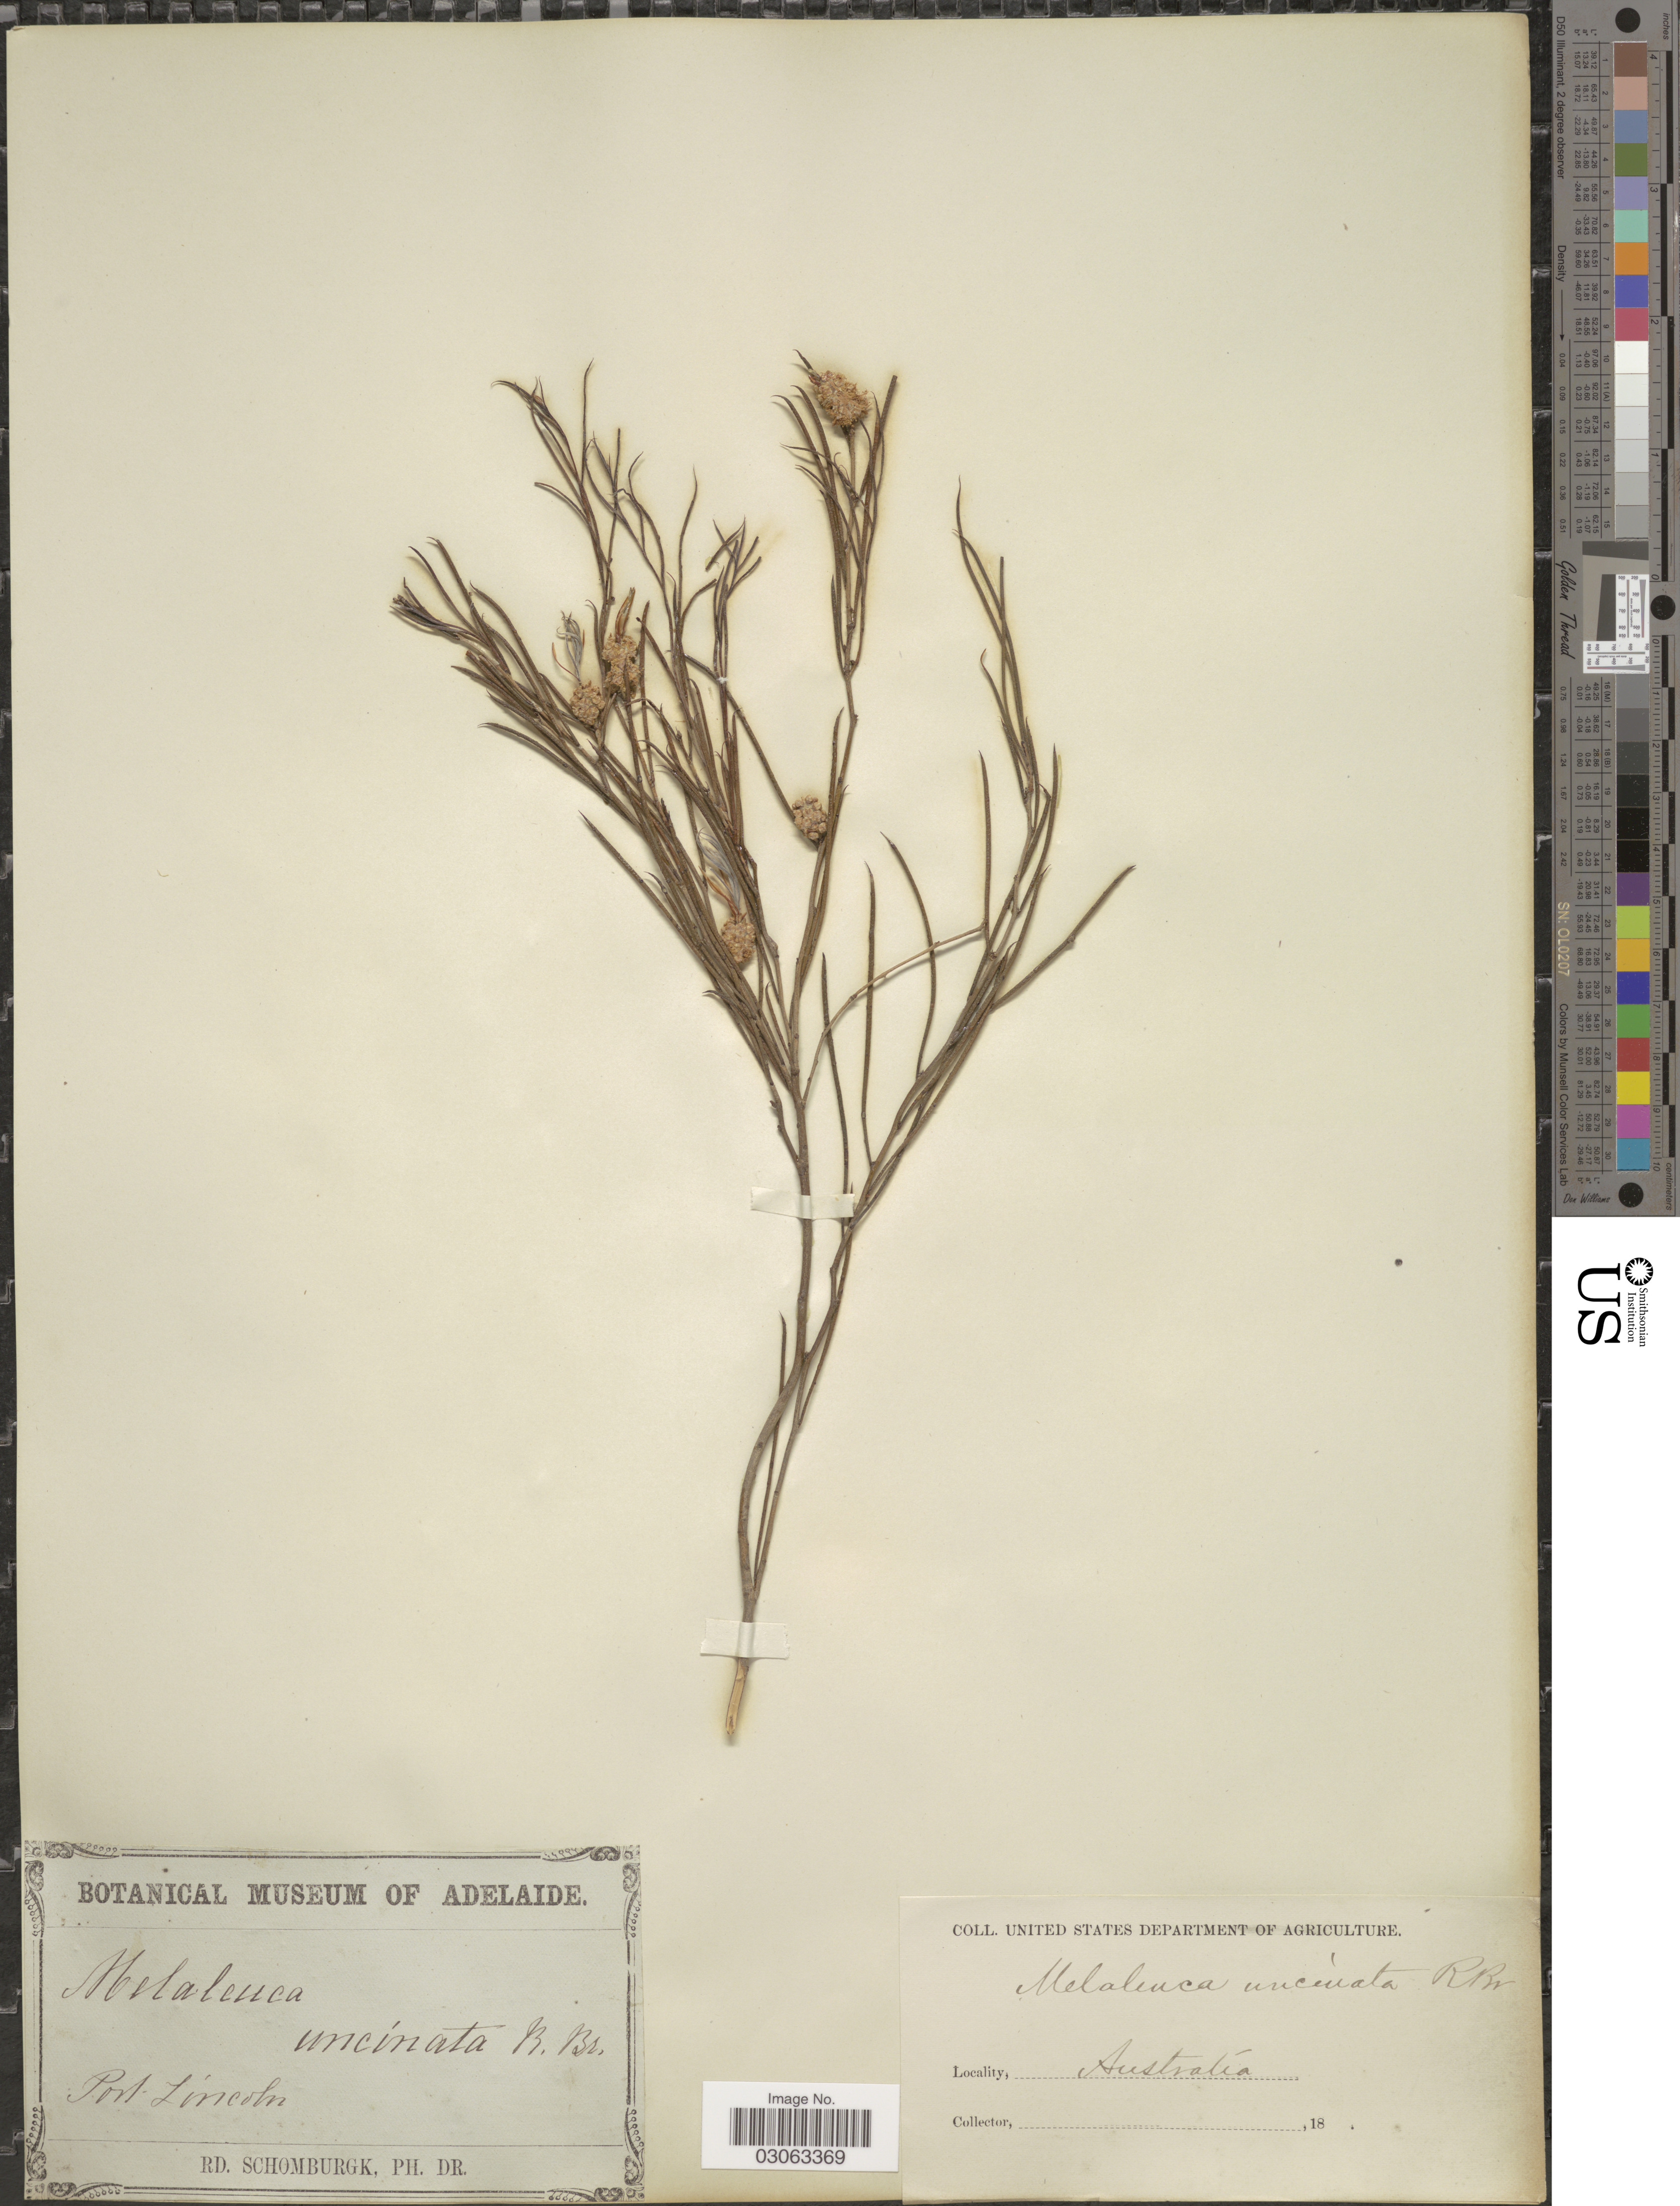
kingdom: Plantae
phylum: Tracheophyta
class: Magnoliopsida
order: Myrtales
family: Myrtaceae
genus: Melaleuca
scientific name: Melaleuca uncinata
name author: R. Br.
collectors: M. R. Schomburgk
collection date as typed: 18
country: Australia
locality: Port Lincoln.